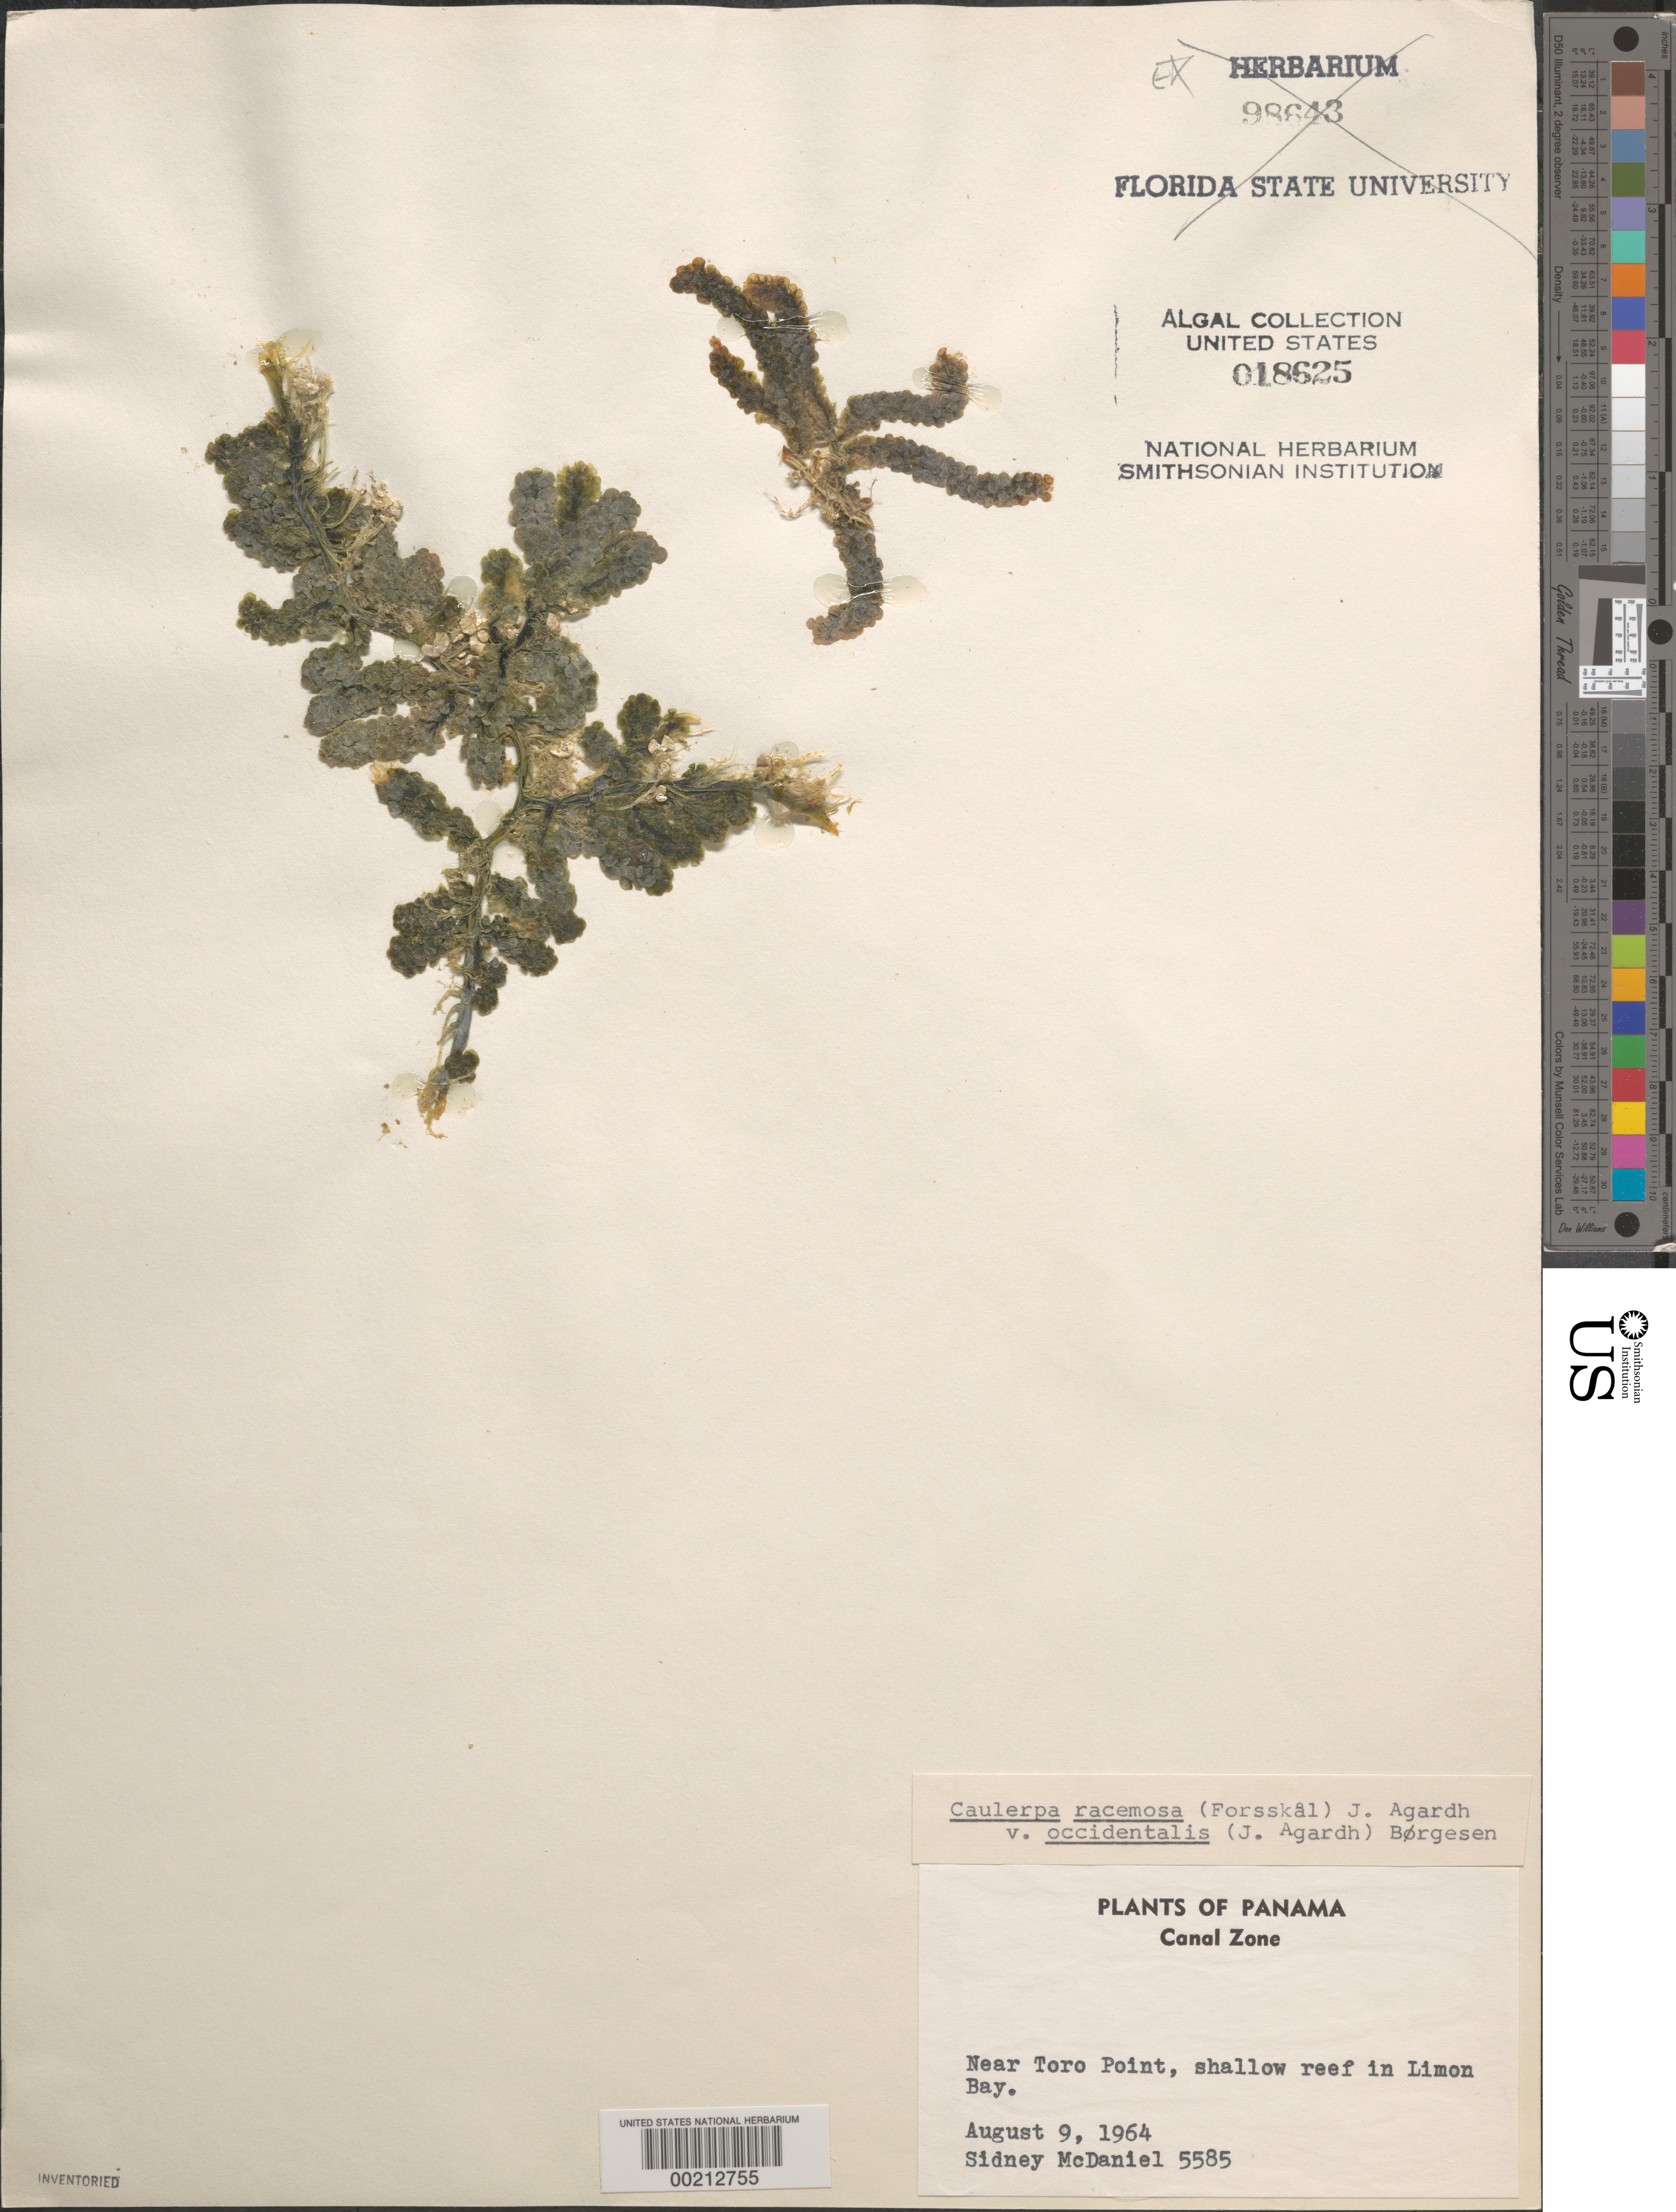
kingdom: Plantae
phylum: Chlorophyta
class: Ulvophyceae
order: Bryopsidales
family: Caulerpaceae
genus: Caulerpa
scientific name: Caulerpa racemosa var. occidentalis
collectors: S. McDaniel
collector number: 5585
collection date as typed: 09 Aug 1964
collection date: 1964-08-09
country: Panama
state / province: Colón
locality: Limon Bay, near Toro Point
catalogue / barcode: US 18625